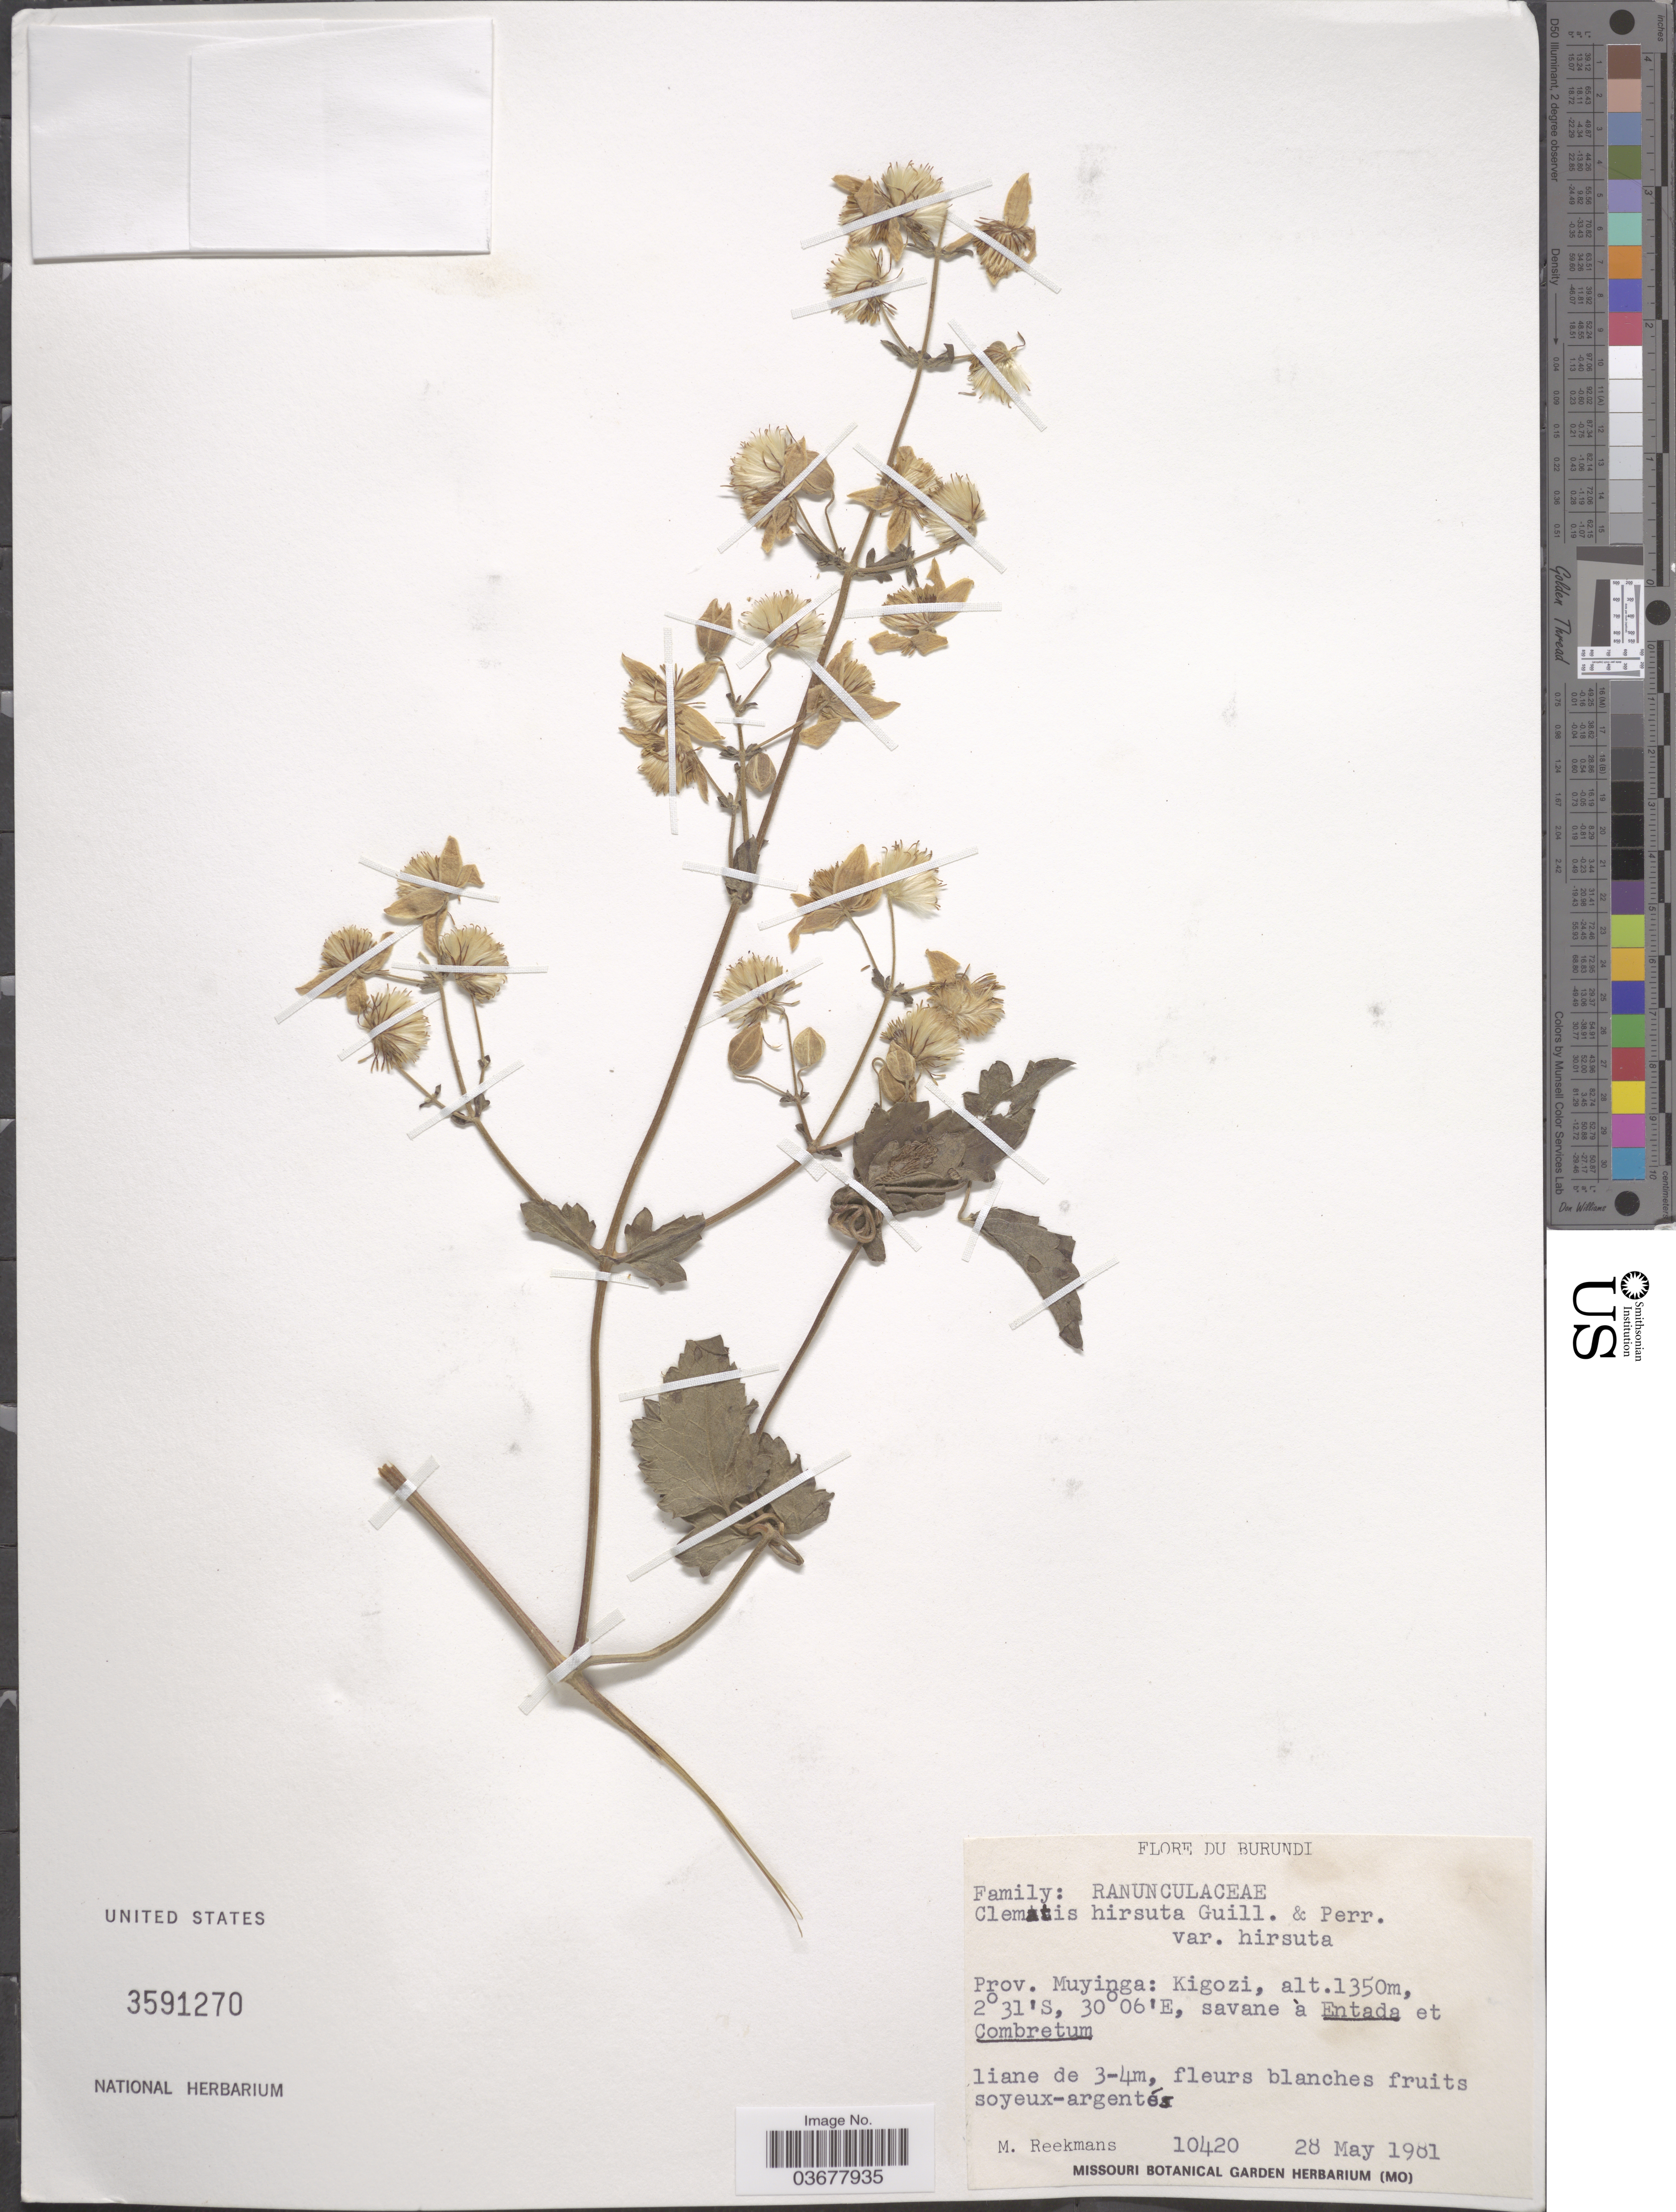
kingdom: Plantae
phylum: Tracheophyta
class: Magnoliopsida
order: Ranunculales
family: Ranunculaceae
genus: Clematis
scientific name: Clematis hirsuta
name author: Guill. & Perr.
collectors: M. Reekmans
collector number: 10420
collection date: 1981-05-28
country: Burundi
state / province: Muyinga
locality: Kigozi.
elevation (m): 1350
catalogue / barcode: US 3591270